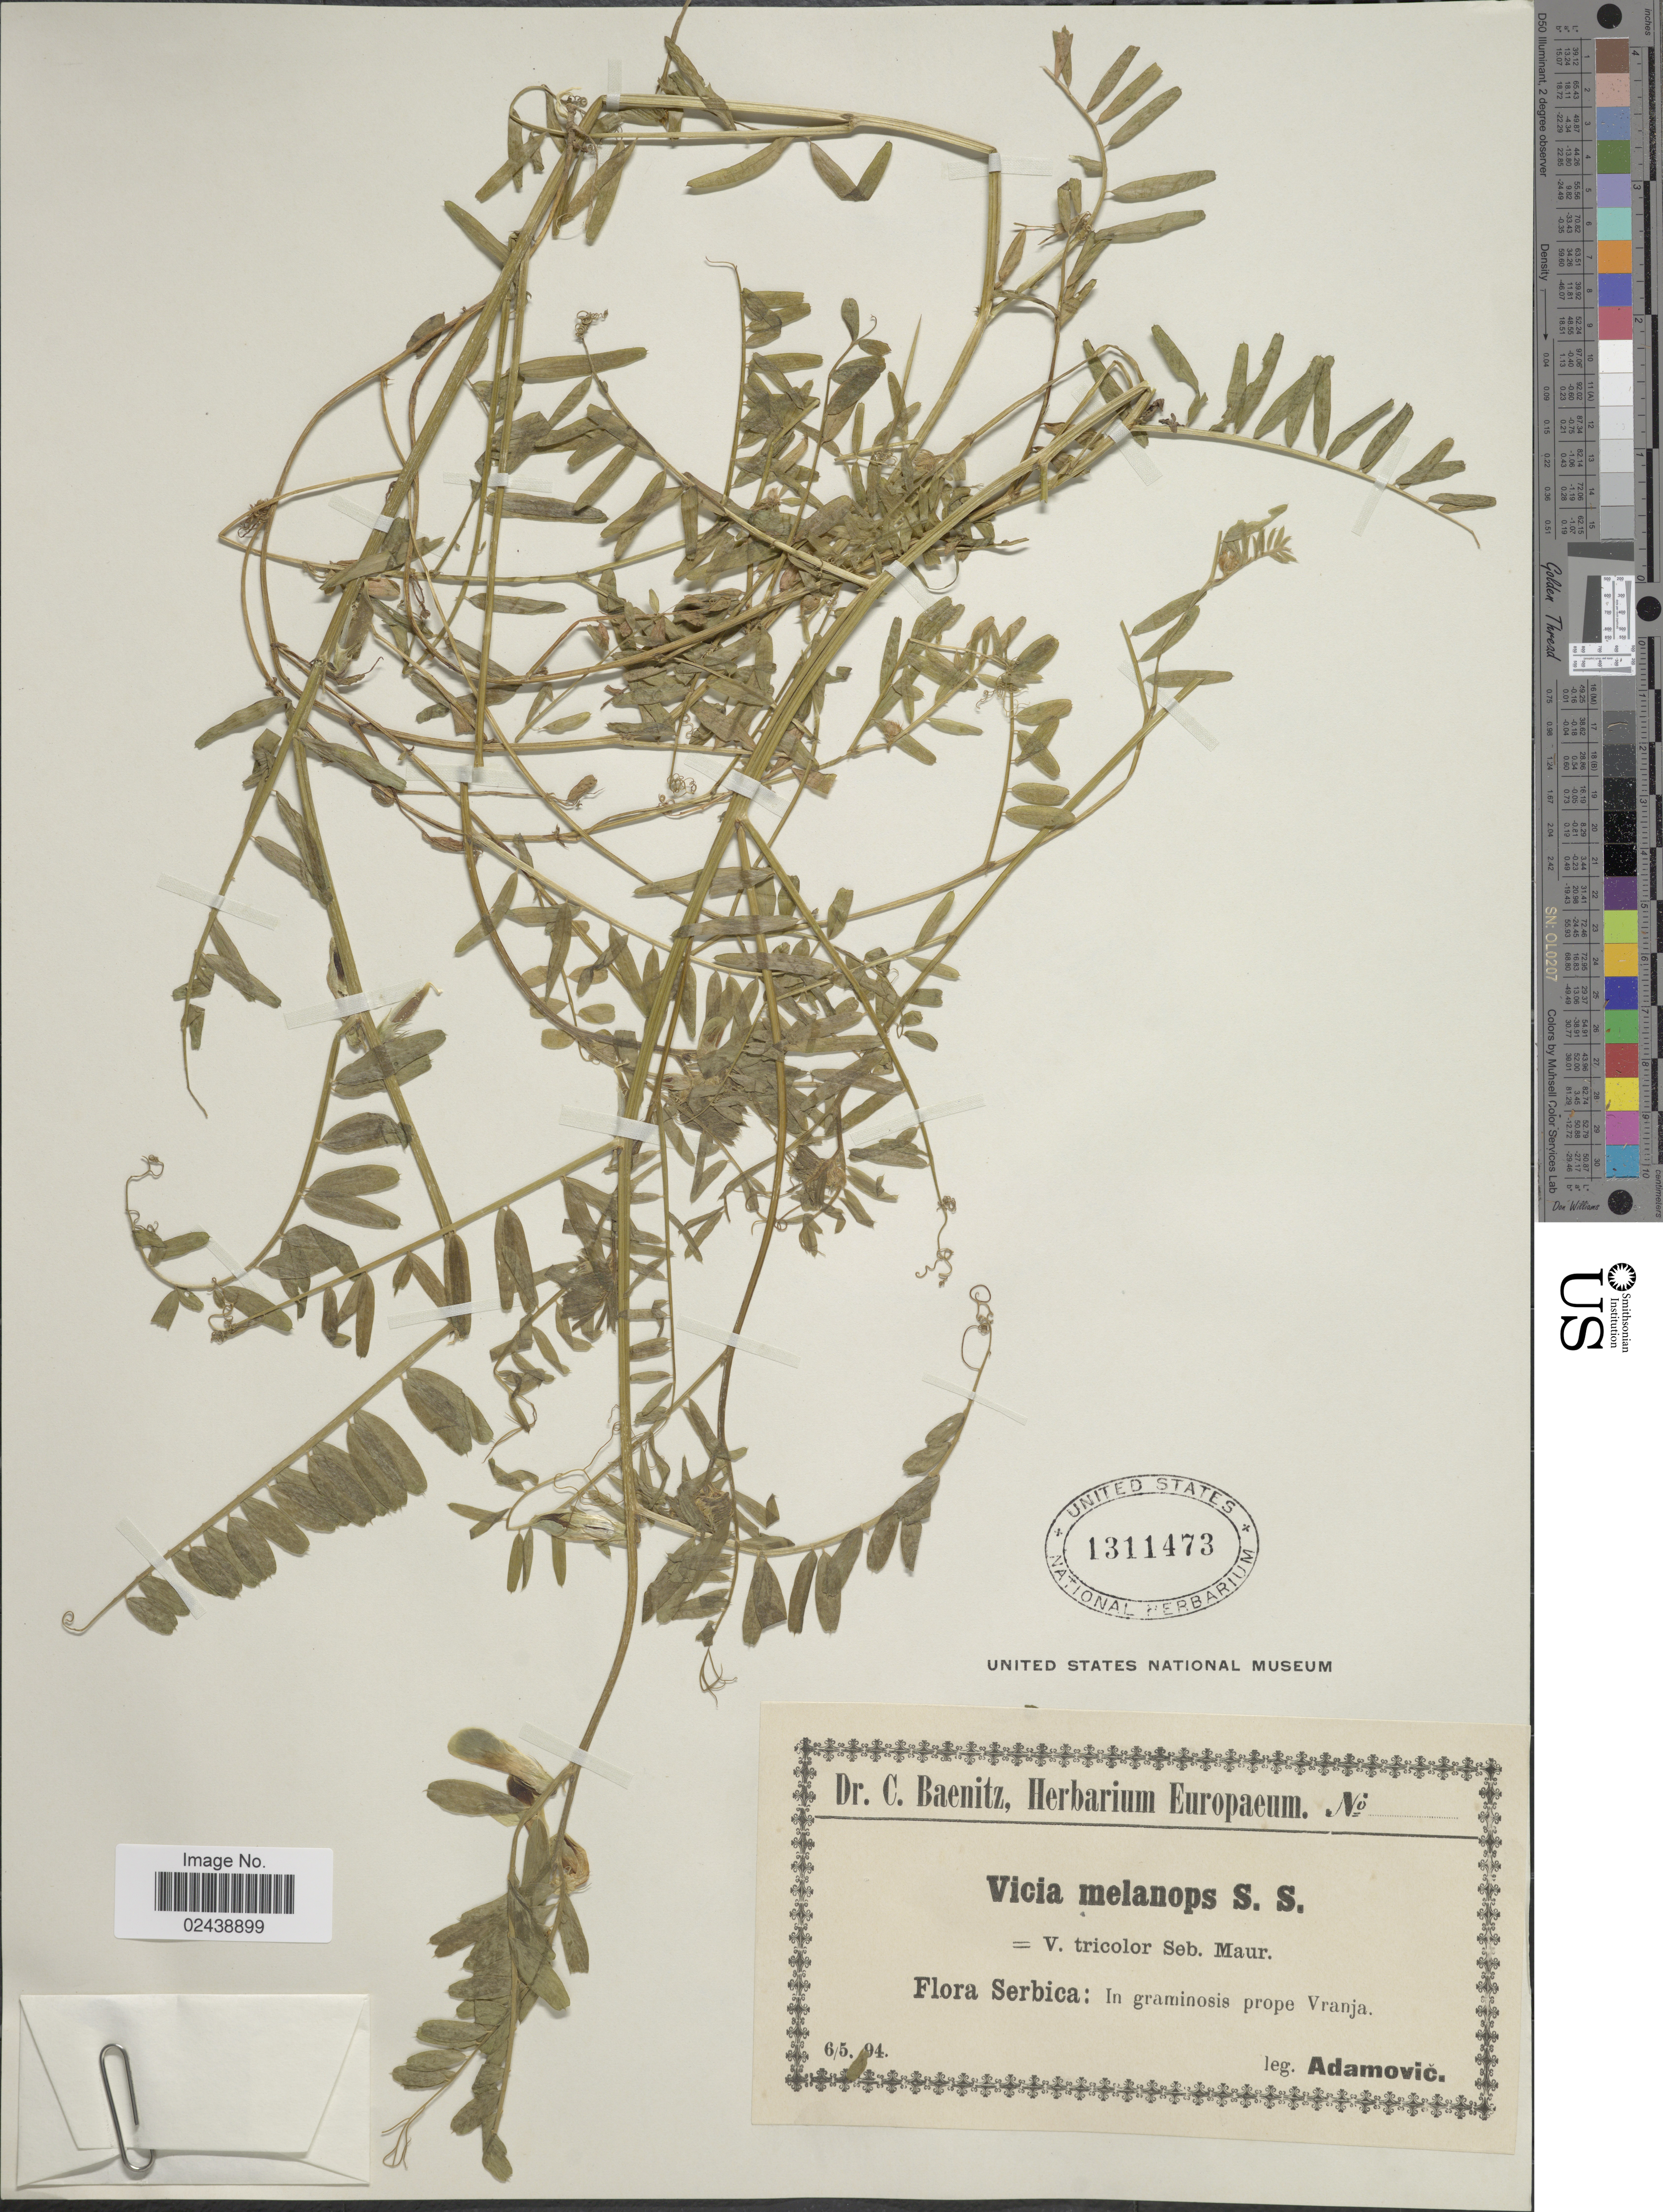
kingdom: Plantae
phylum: Tracheophyta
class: Magnoliopsida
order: Fabales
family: Fabaceae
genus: Vicia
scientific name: Vicia melanops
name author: Sibth. & Sm.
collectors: L. Adamović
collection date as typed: Transcribed d/m/y: 6/5/94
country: Serbia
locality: In gramonosis prope Vranja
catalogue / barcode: US 1311473